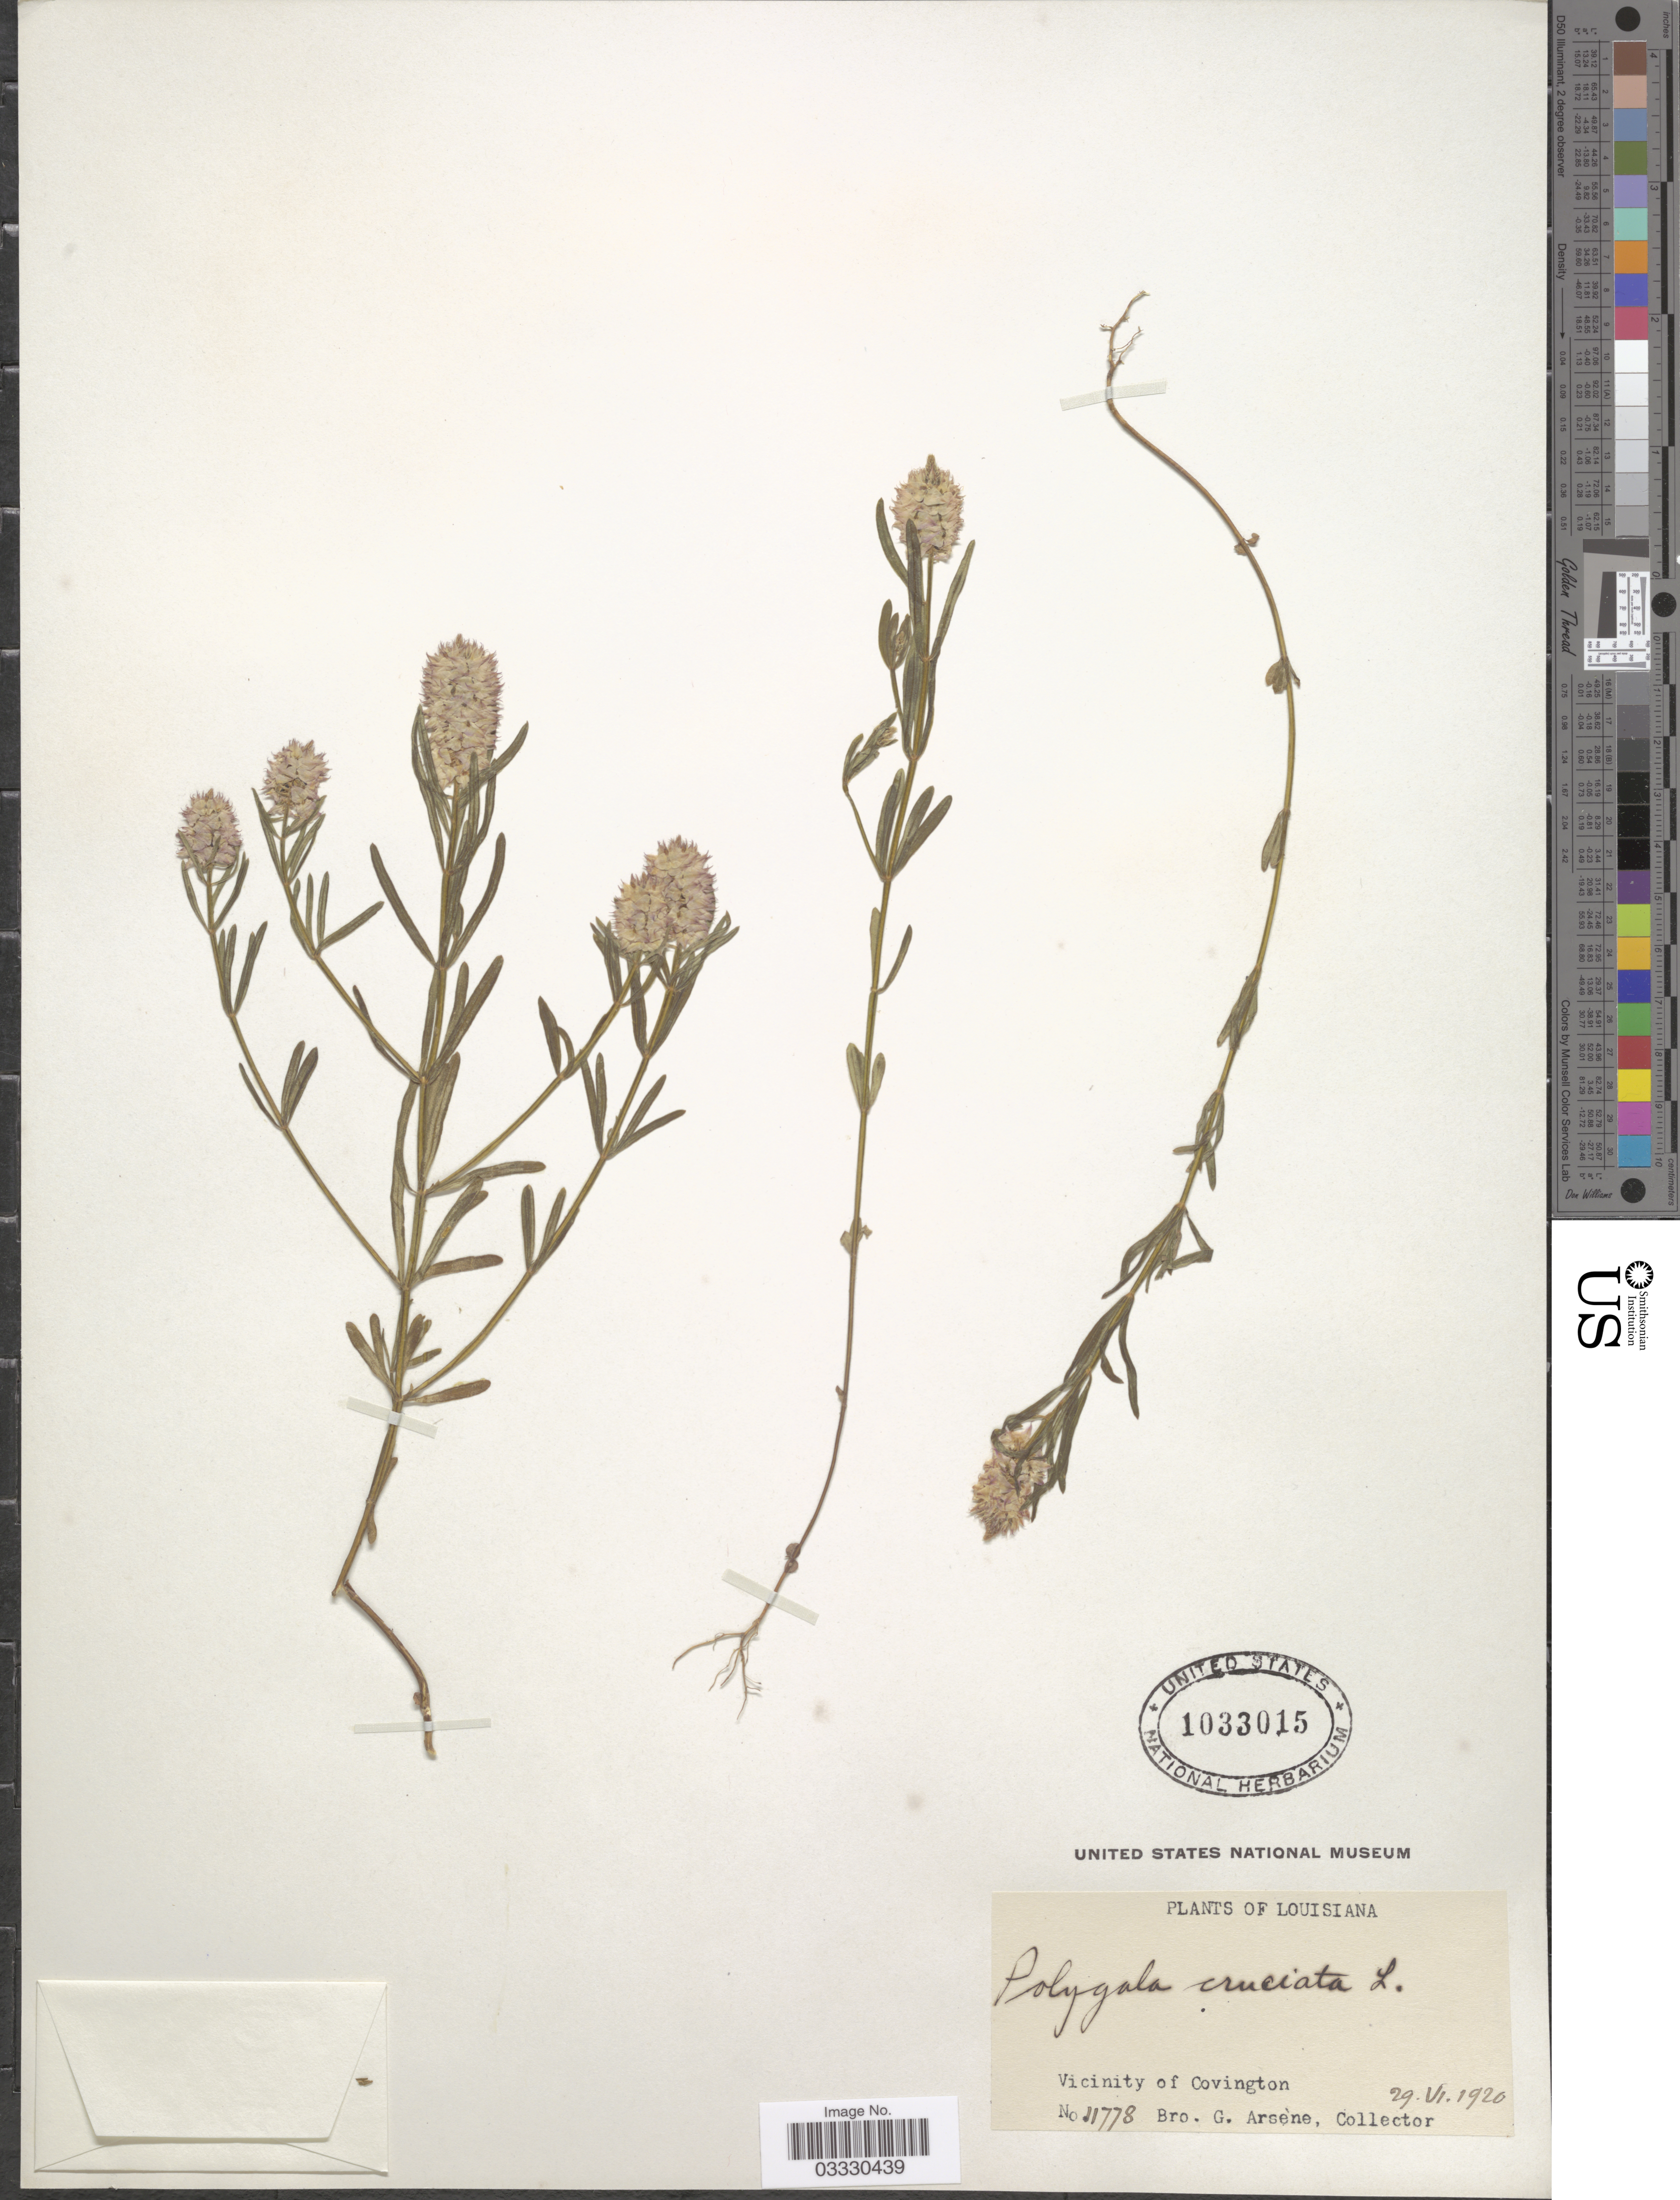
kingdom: Plantae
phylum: Tracheophyta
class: Magnoliopsida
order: Fabales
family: Polygalaceae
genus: Polygala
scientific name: Polygala cruciata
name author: L.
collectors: Bro. G. Arsène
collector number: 11778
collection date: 1920-06-29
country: United States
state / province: Louisiana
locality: Vicinity of Covington.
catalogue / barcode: US 1033015